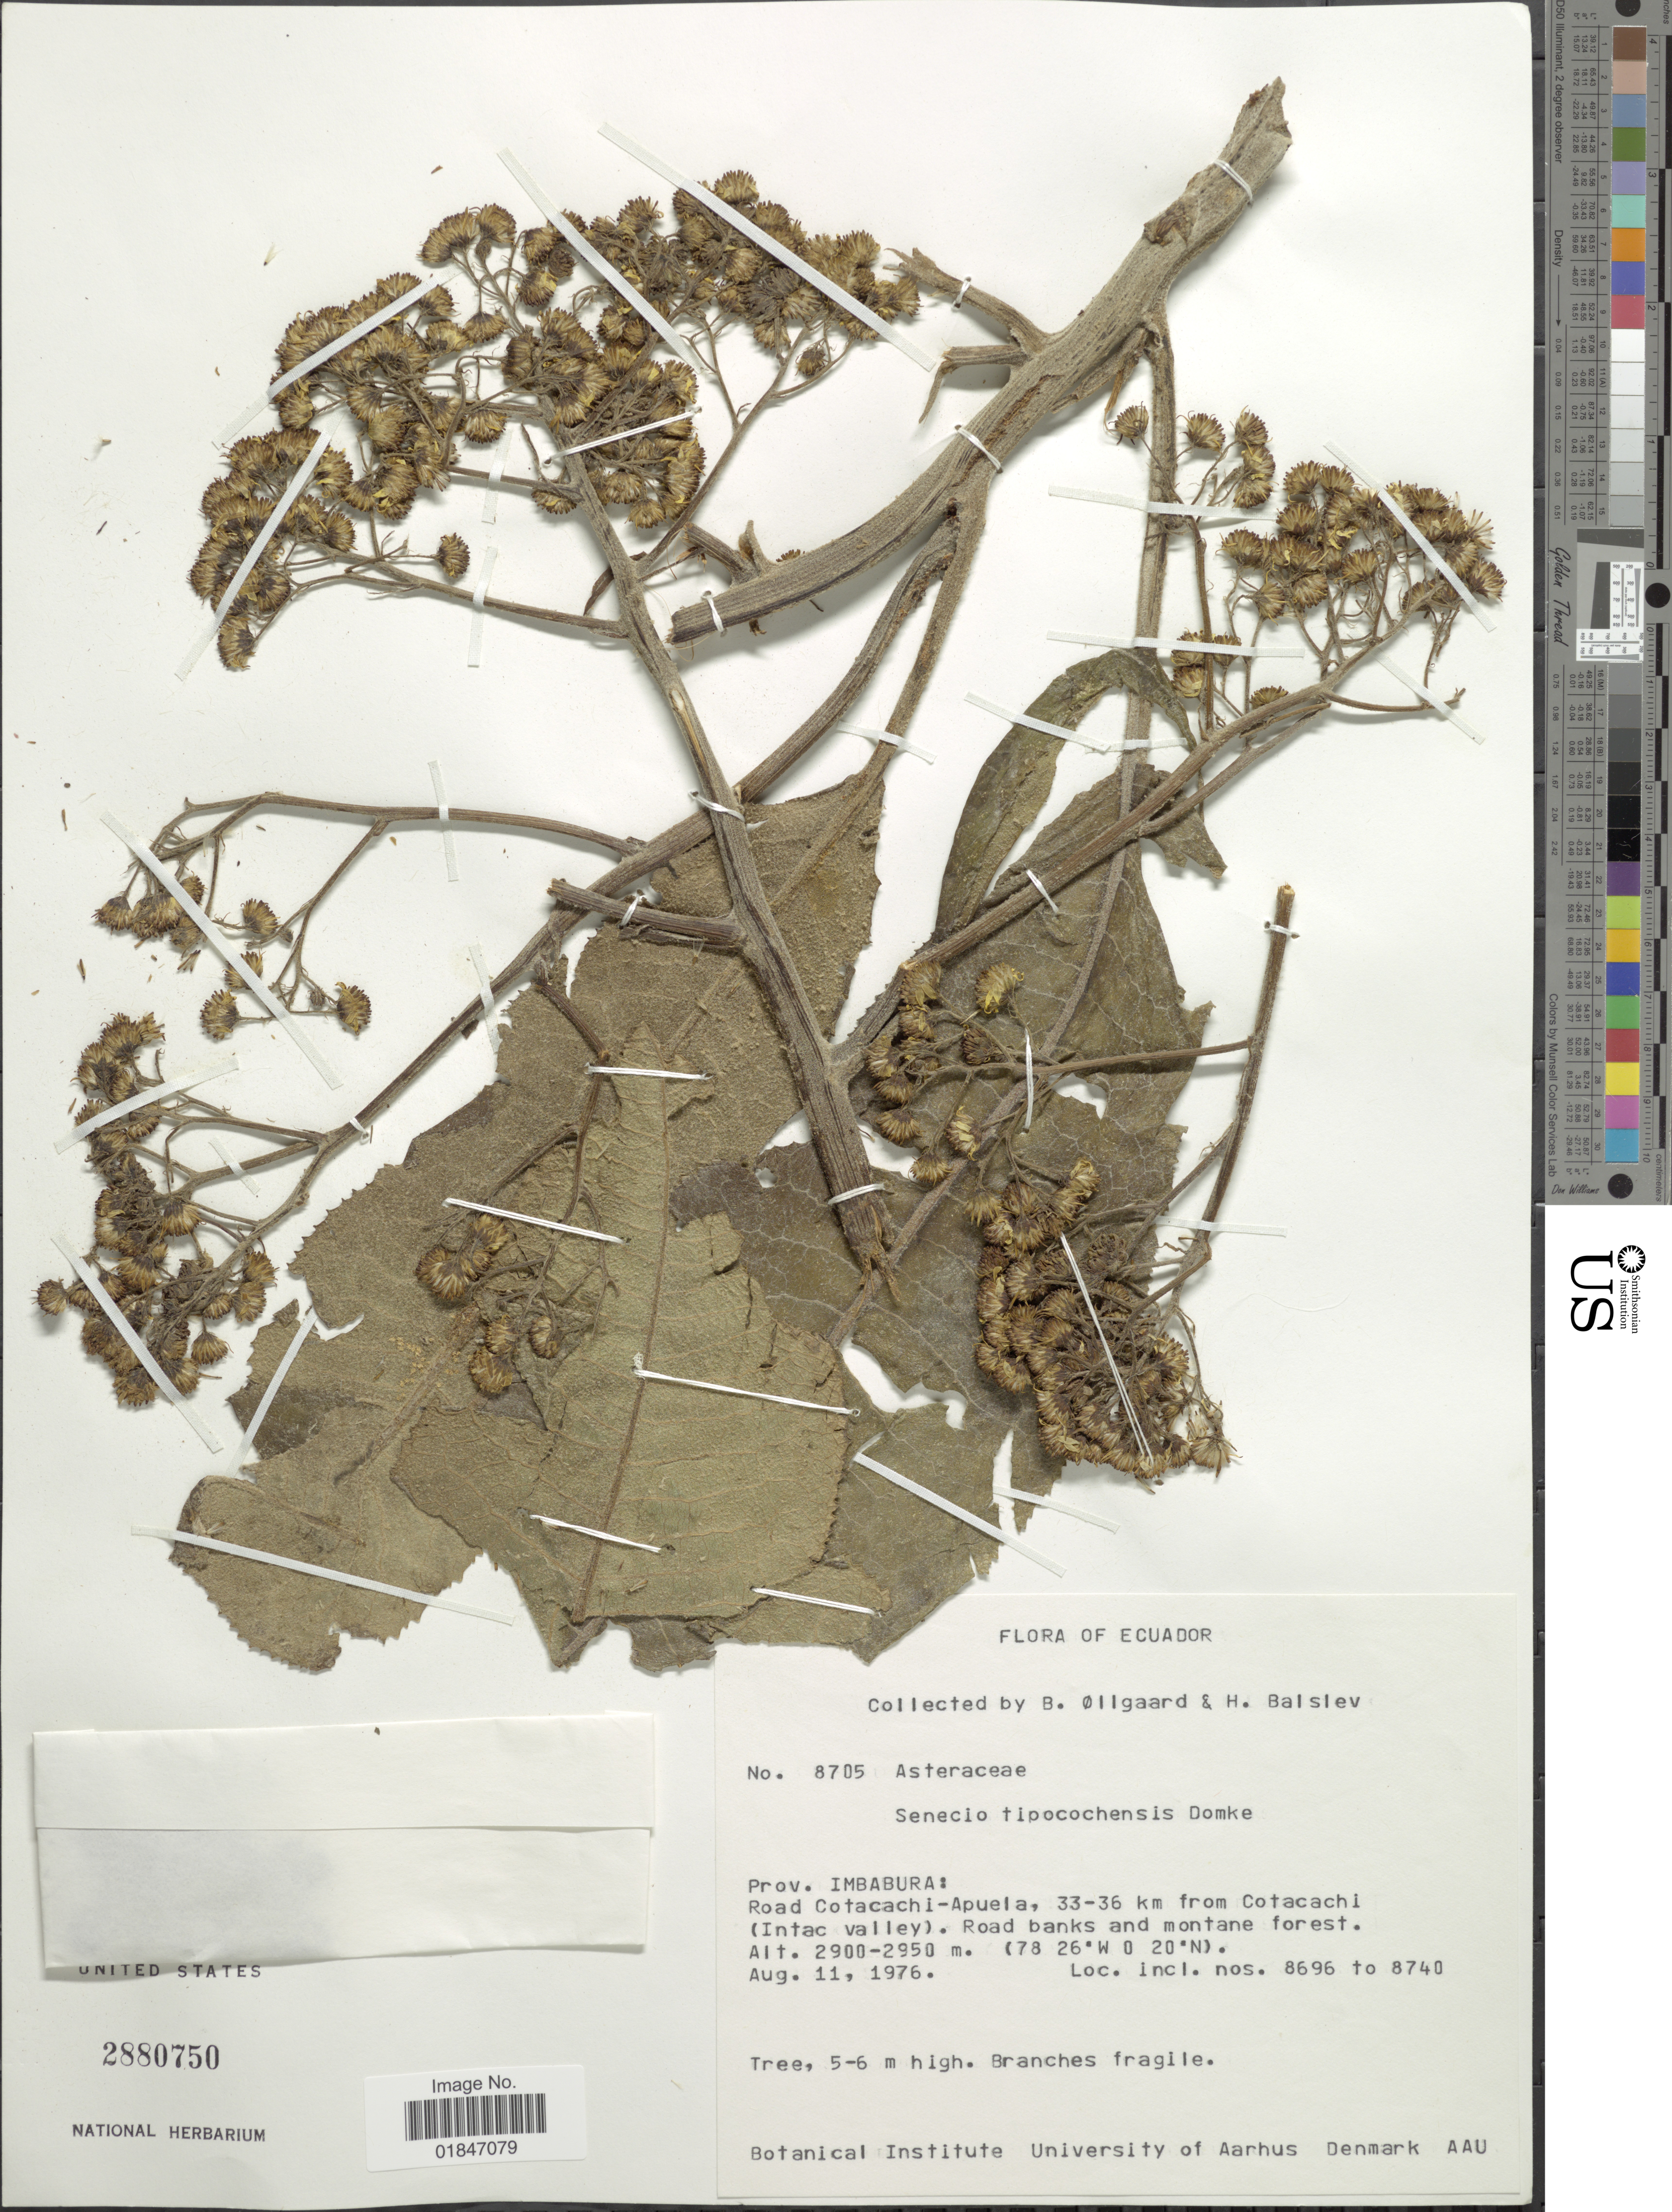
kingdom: Plantae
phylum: Tracheophyta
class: Magnoliopsida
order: Asterales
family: Asteraceae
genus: Dendrophorbium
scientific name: Dendrophorbium tipocochense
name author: (Domke) B. Nord.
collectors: B. Øllgaard & H. Balslev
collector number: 8705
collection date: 1976-08-11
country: Ecuador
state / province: Imbabura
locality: Prov. Imbabura: Road Cotacachi-Apuela, 33-36 km from Cotacachi (intac valley). Road banks and montane forest.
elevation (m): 2900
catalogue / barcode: US 2880750